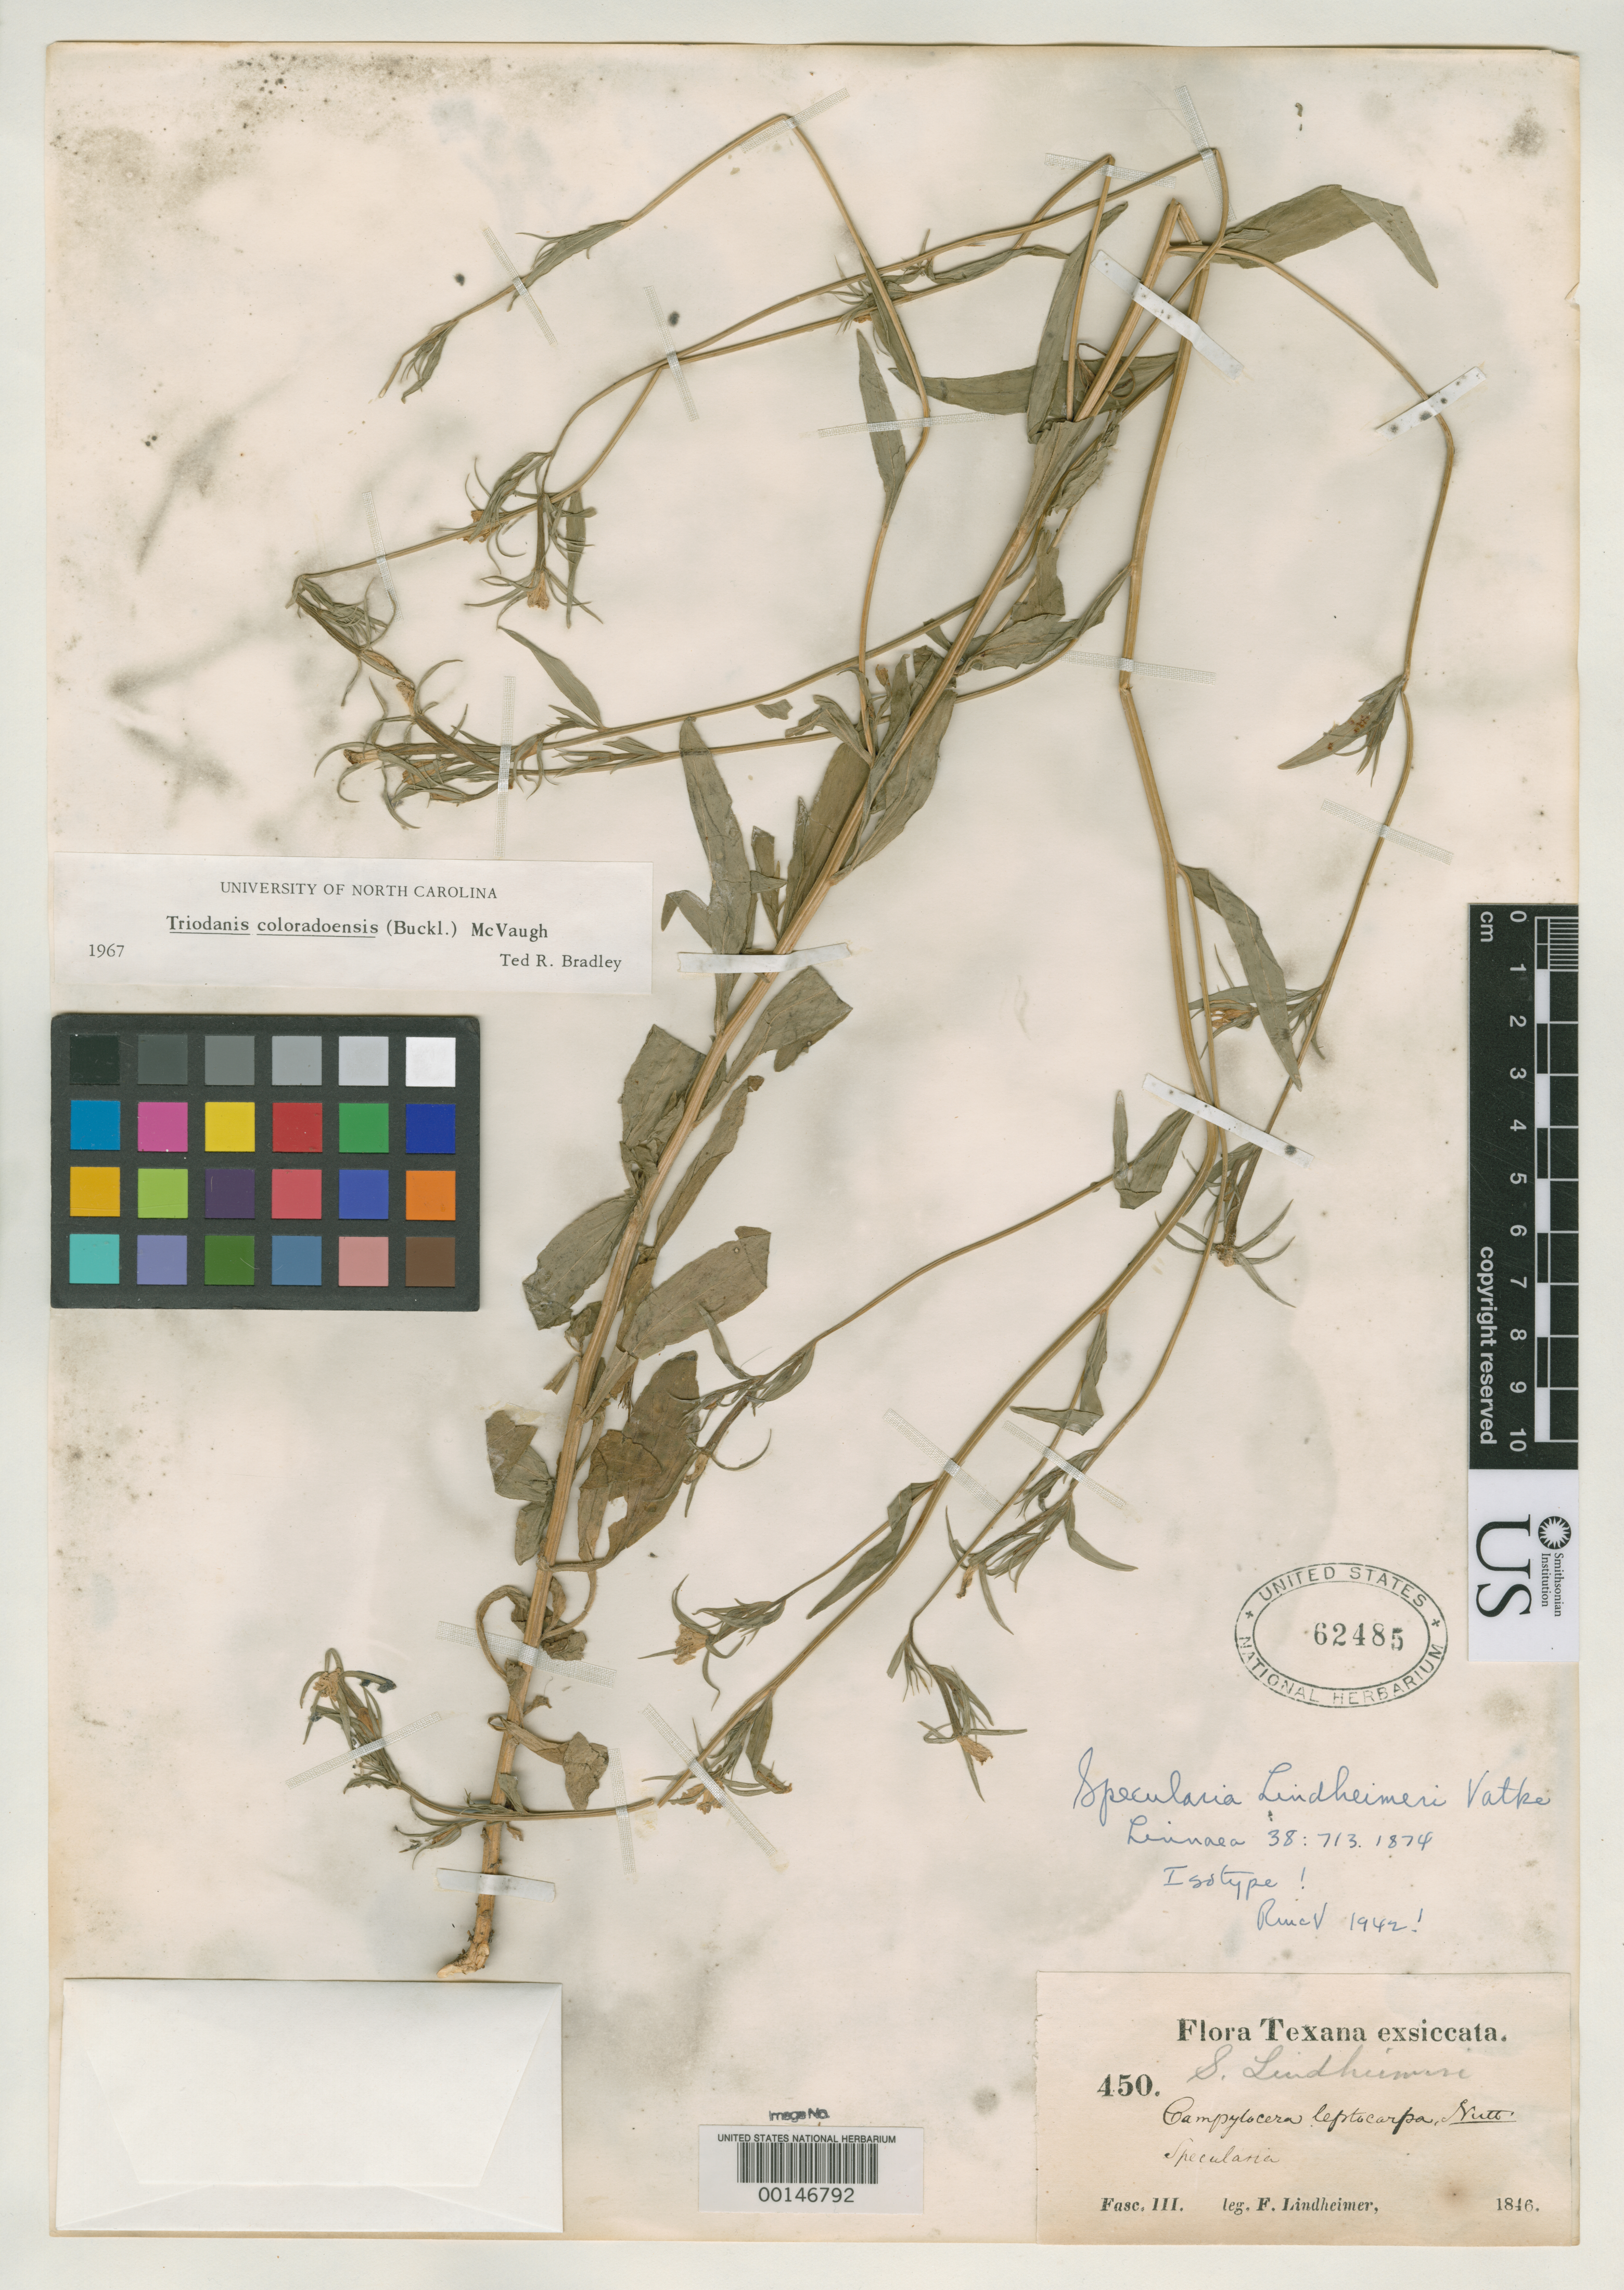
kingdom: Plantae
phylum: Tracheophyta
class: Magnoliopsida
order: Asterales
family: Campanulaceae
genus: Specularia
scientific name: Specularia lindheimeri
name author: Vatke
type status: Isotype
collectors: F. J. Lindheimer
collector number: III 450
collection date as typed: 1846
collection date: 1846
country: United States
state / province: Texas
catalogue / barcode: US 62485